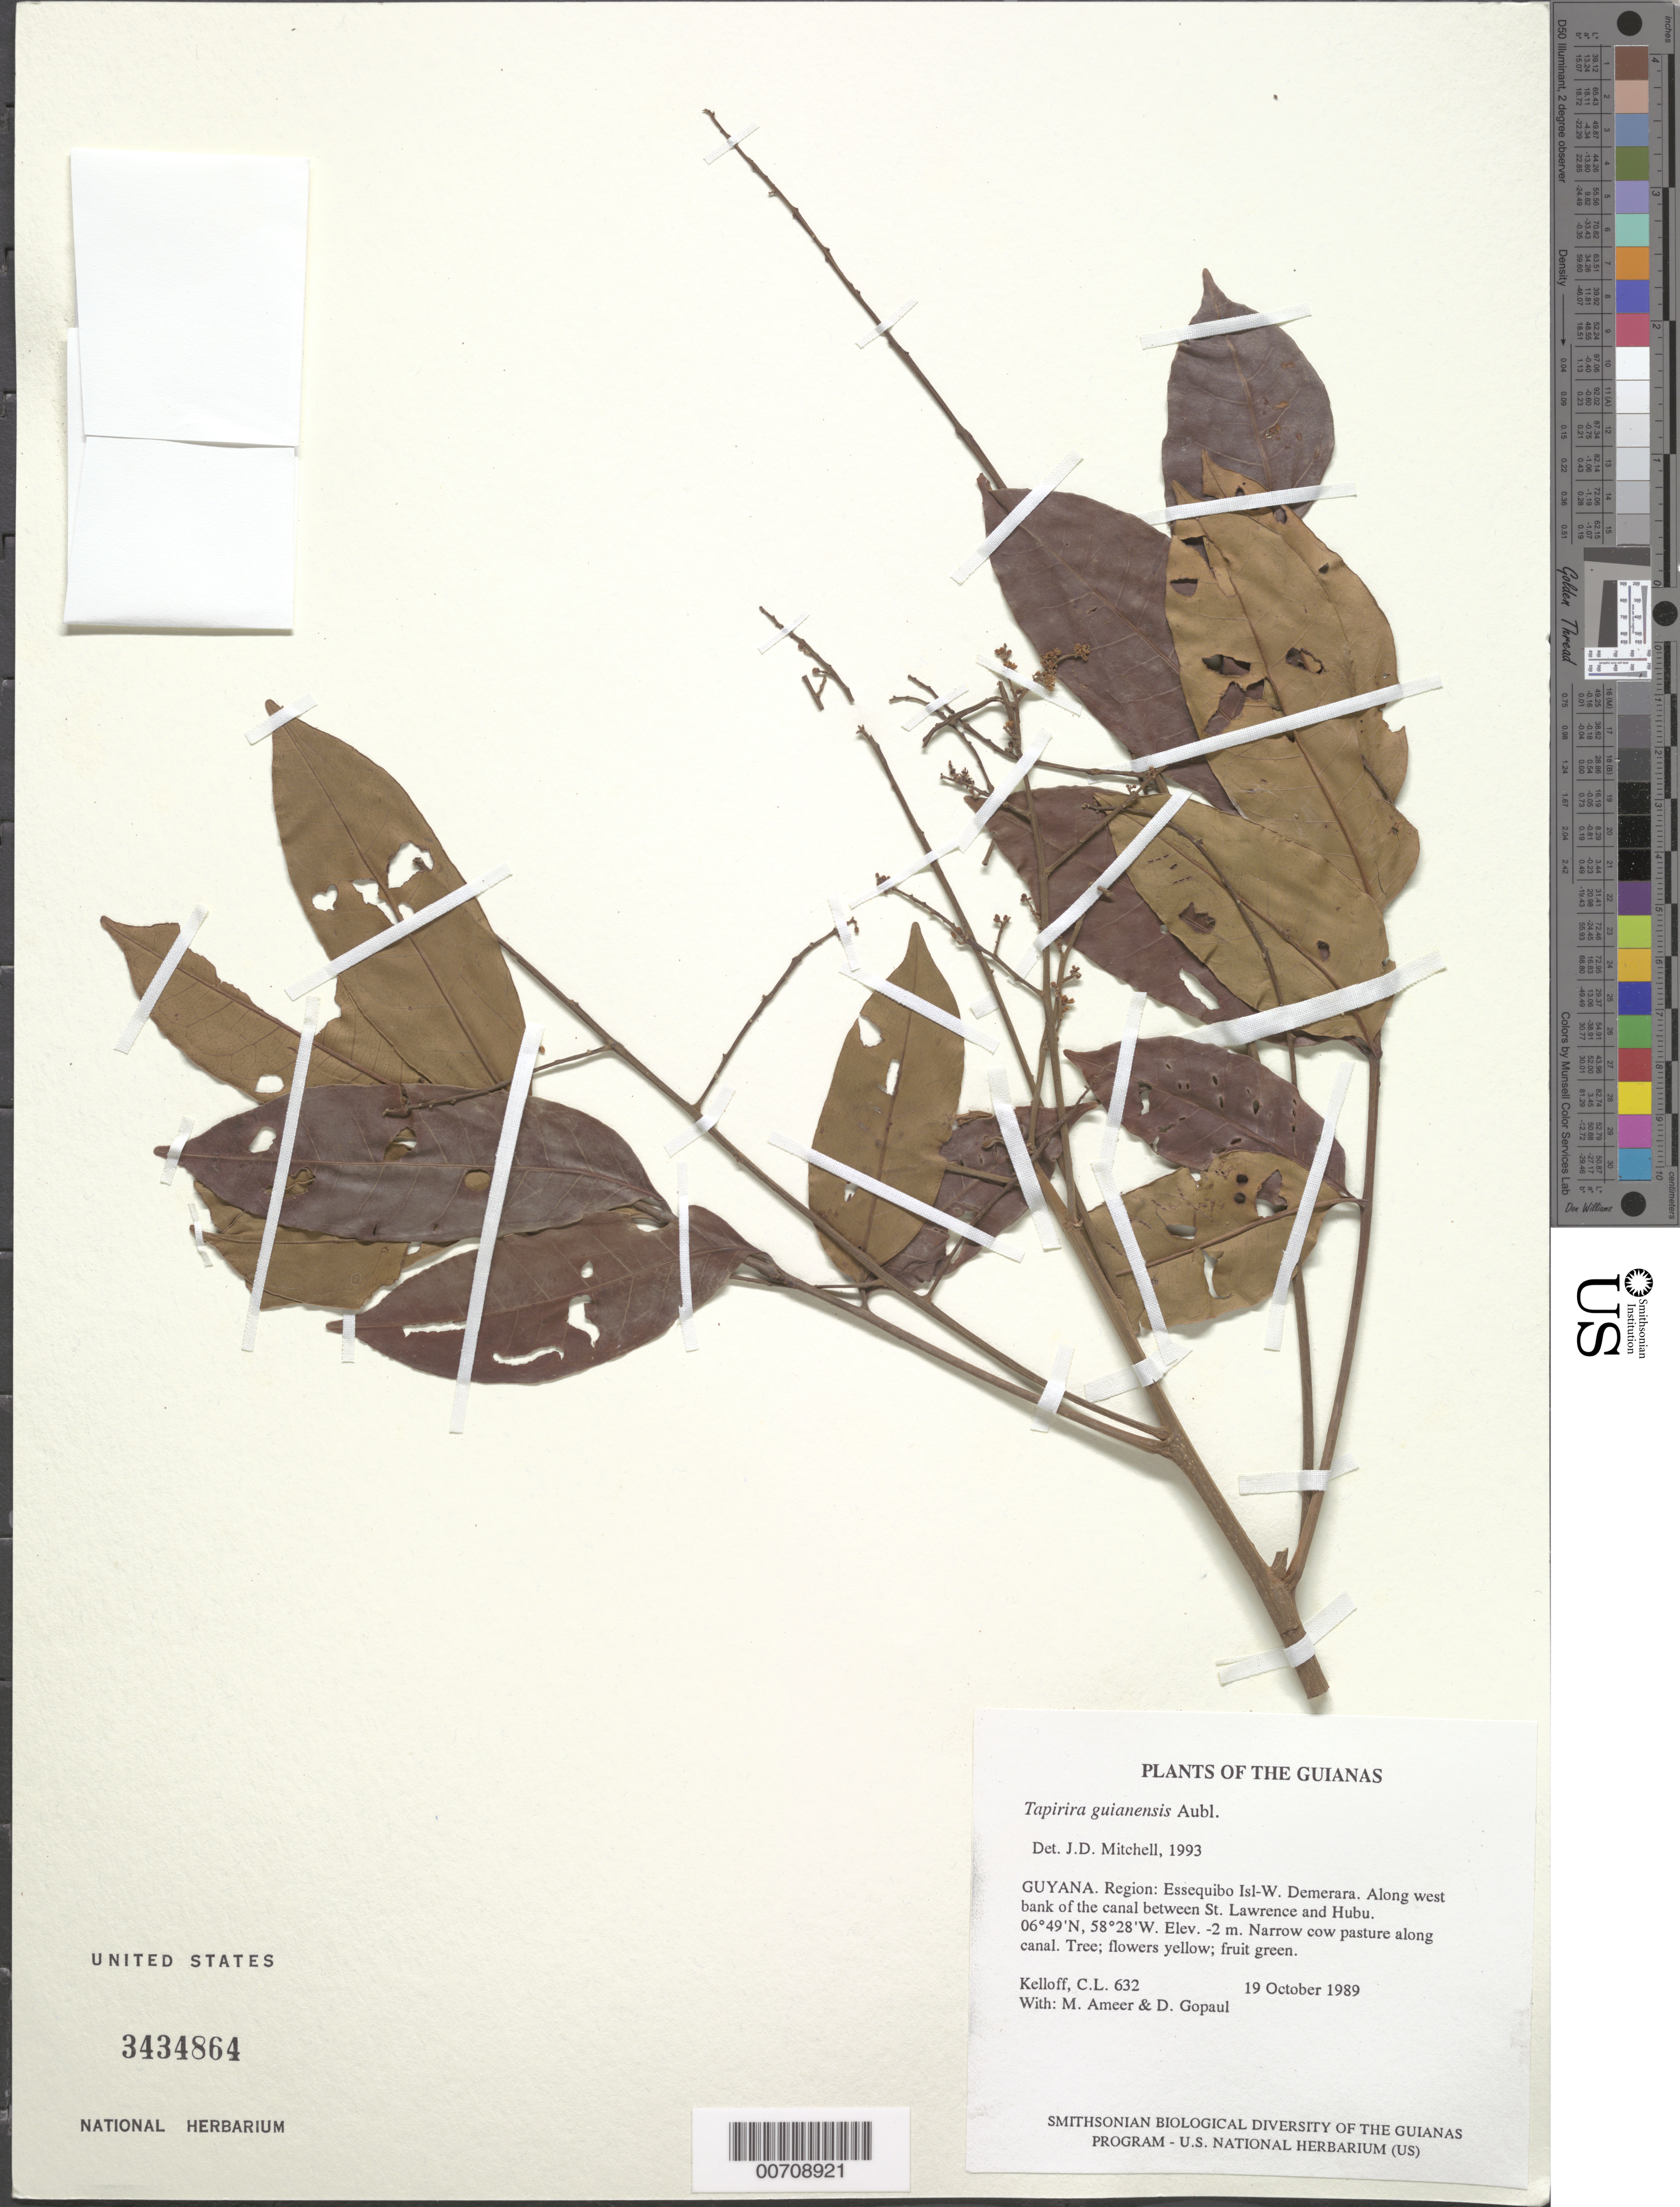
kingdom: Plantae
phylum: Tracheophyta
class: Magnoliopsida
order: Sapindales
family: Anacardiaceae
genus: Tapirira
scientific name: Tapirira guianensis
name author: Aubl.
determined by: Mitchell, John D.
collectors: C. L. Kelloff, M. Ameer & D. Gopaul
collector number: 632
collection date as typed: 19 October 1989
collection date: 1989-10-19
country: Guyana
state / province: Essequibo Isl-W. Demerara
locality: Along west bank of the canal between St. Lawrence and Hubu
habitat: Narrow cow pasture along canal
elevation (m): -2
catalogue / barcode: US 3434864